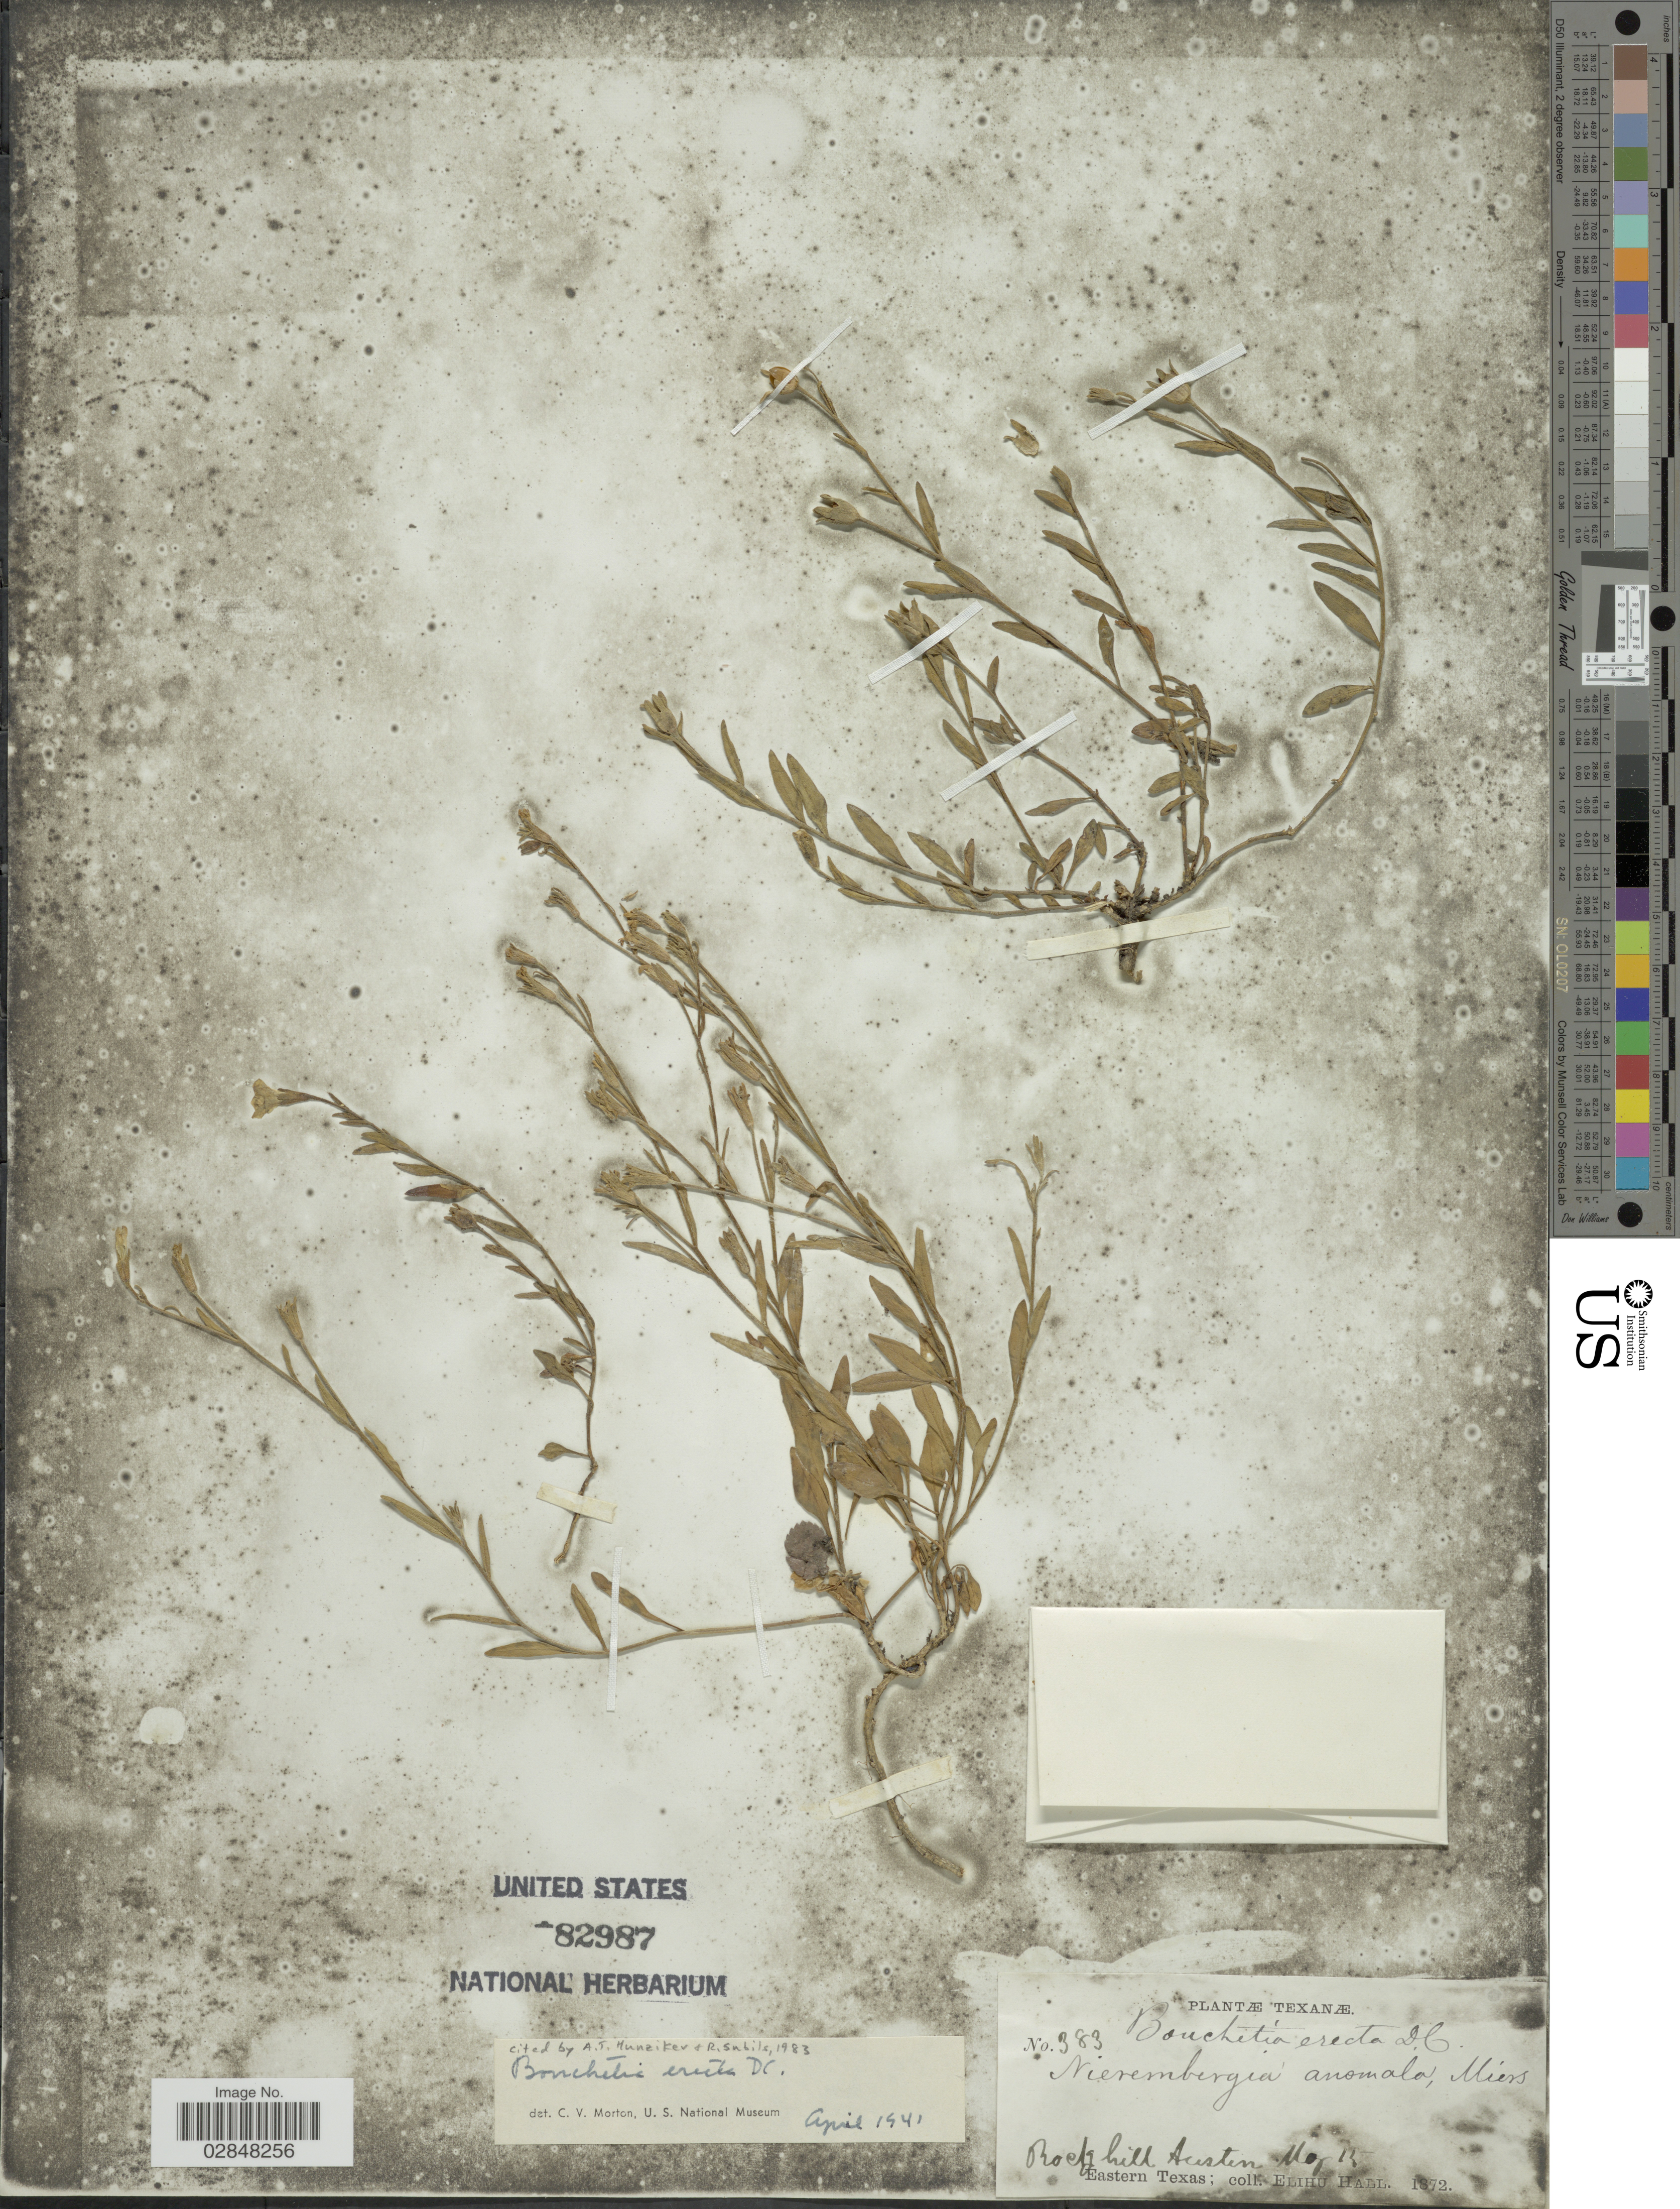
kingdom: Plantae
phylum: Tracheophyta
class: Magnoliopsida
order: Solanales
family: Solanaceae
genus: Bouchetia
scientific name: Bouchetia erecta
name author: DC.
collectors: E. Hall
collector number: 383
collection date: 1872-05-15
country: United States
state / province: Texas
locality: Rocky hill Austin.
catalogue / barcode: US 82987